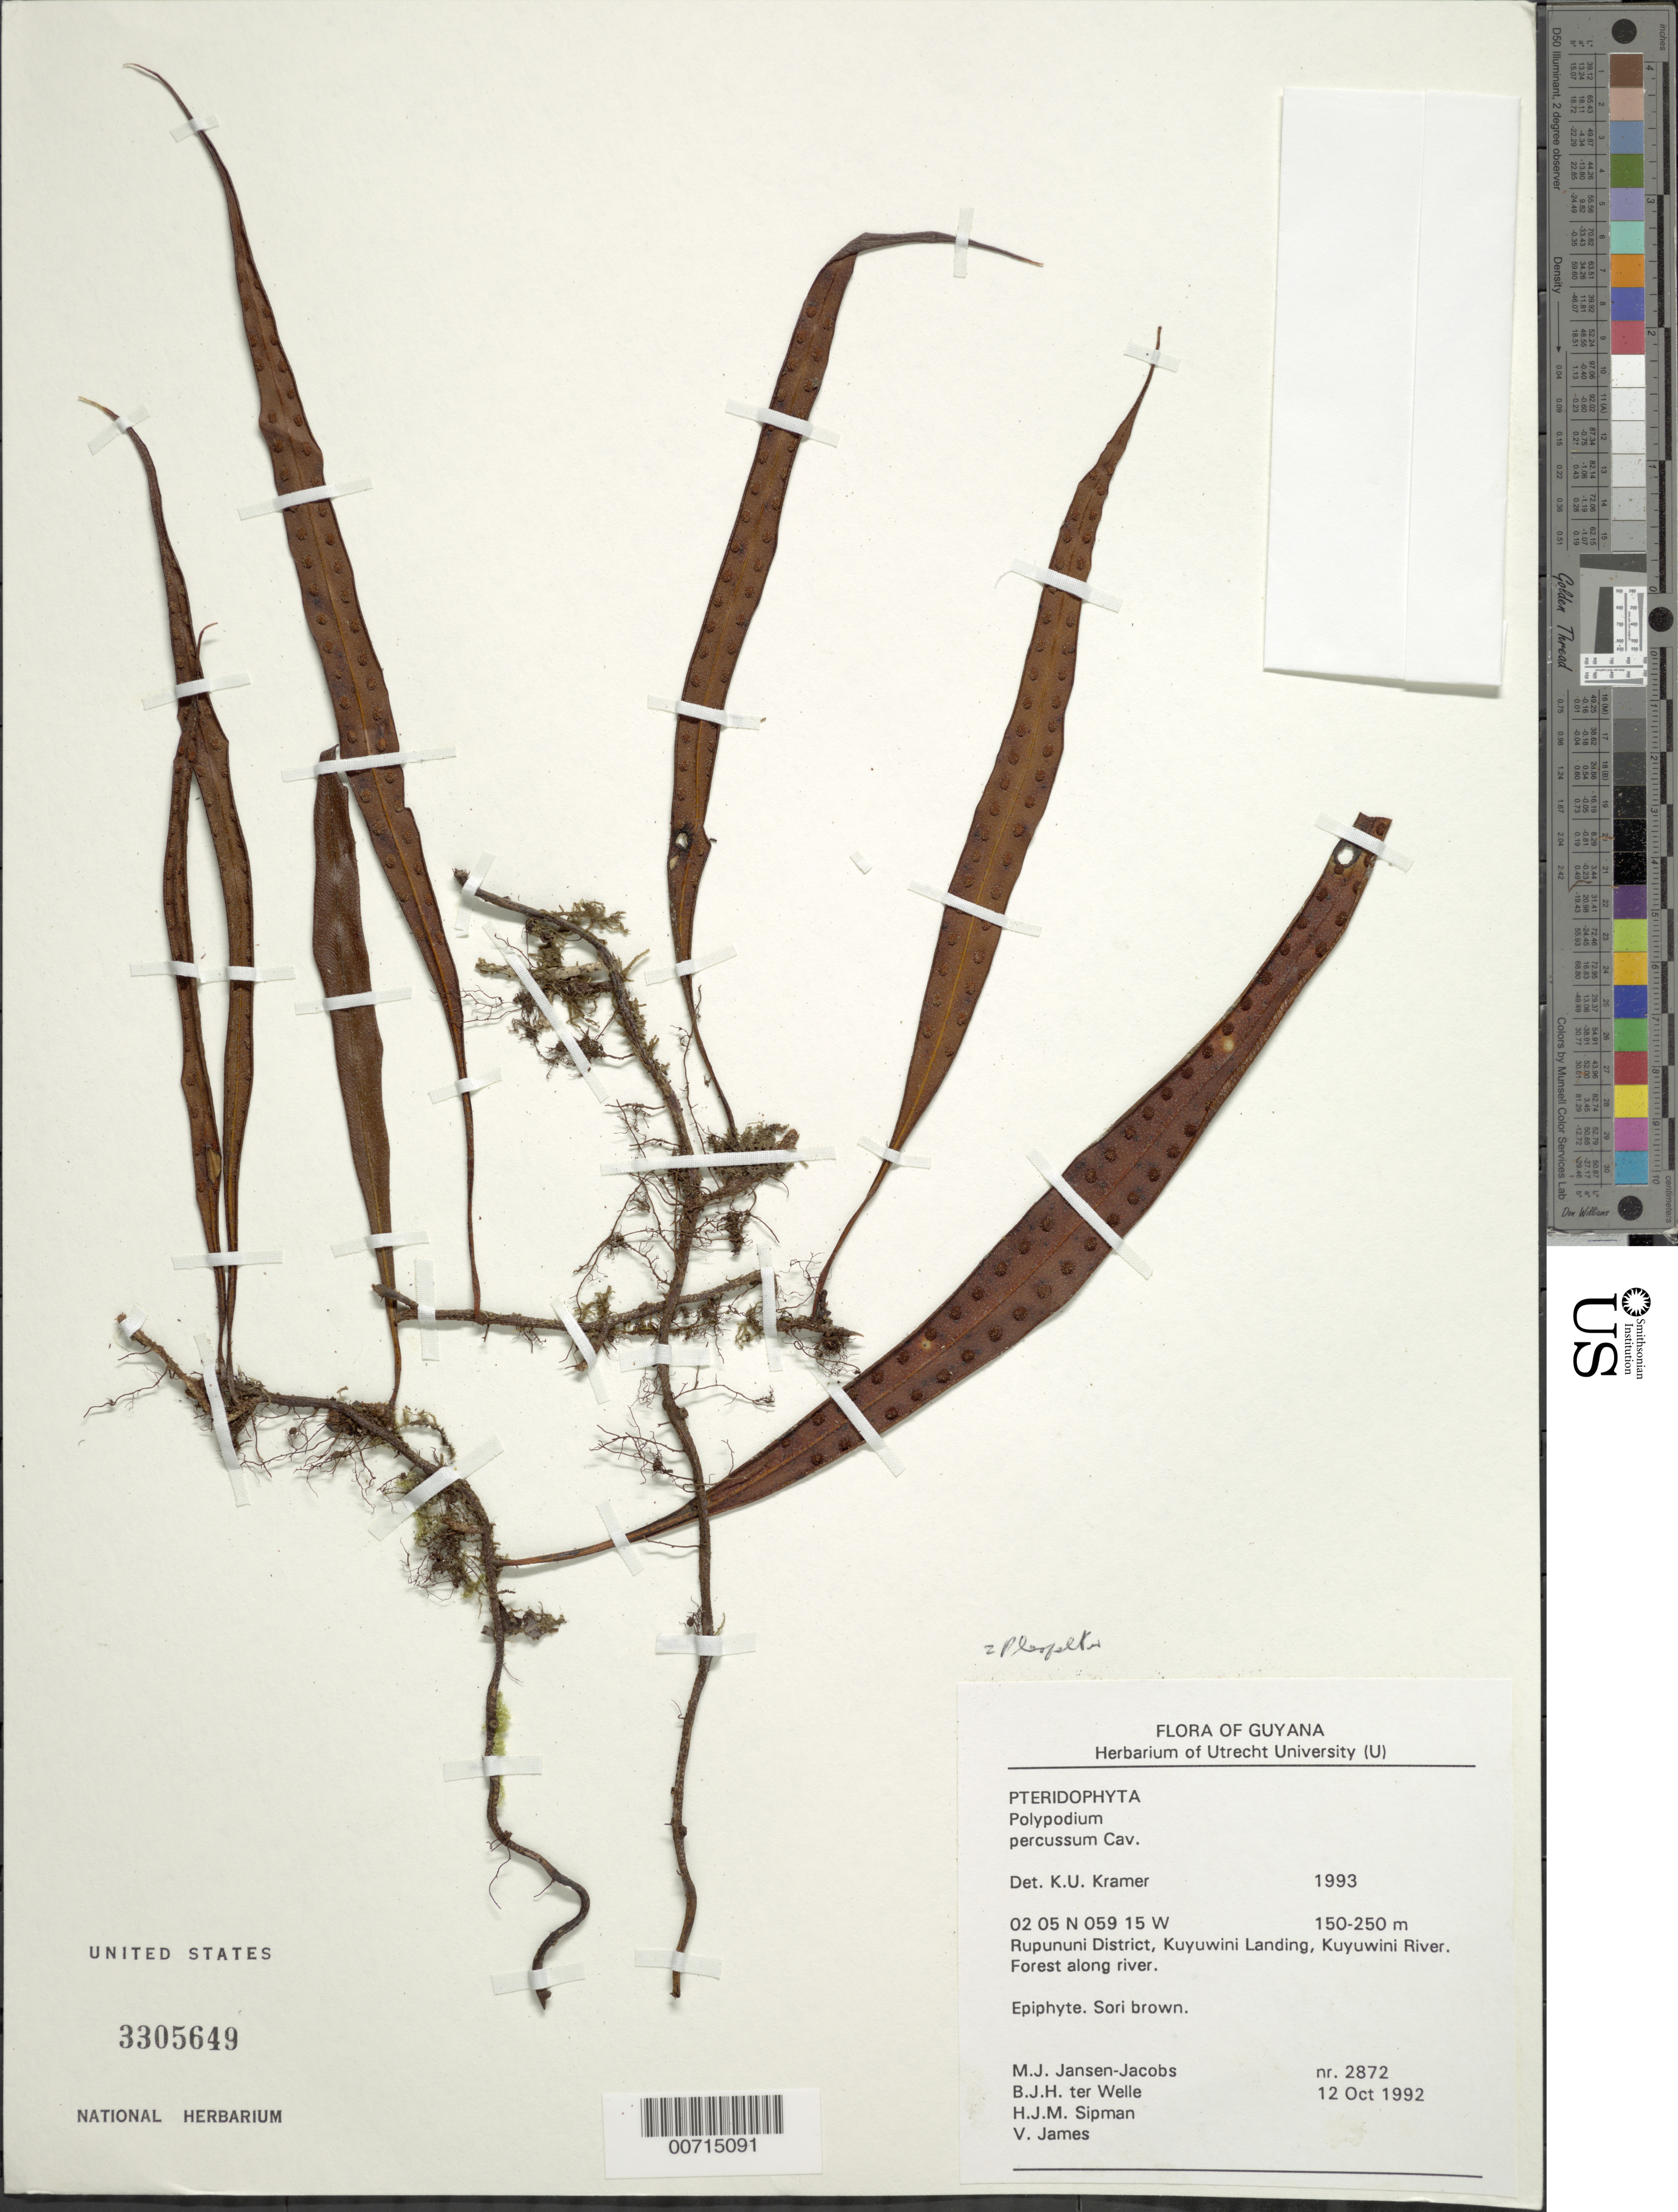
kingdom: Plantae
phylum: Tracheophyta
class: Polypodiopsida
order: Polypodiales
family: Polypodiaceae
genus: Microgramma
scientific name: Microgramma percussa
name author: (Cav.) de la Sota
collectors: M. J. Jansen-Jacobs, B. Welle, H. J. M. Sipman & V. James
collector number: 2872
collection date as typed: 12-Oct-92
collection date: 1992-10-12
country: Guyana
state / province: U. Takutu-U. Essequibo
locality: Kuyuwini Landing, Kuyuwini River, Rupununi District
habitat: Forest along river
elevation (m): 150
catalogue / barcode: US 3305649